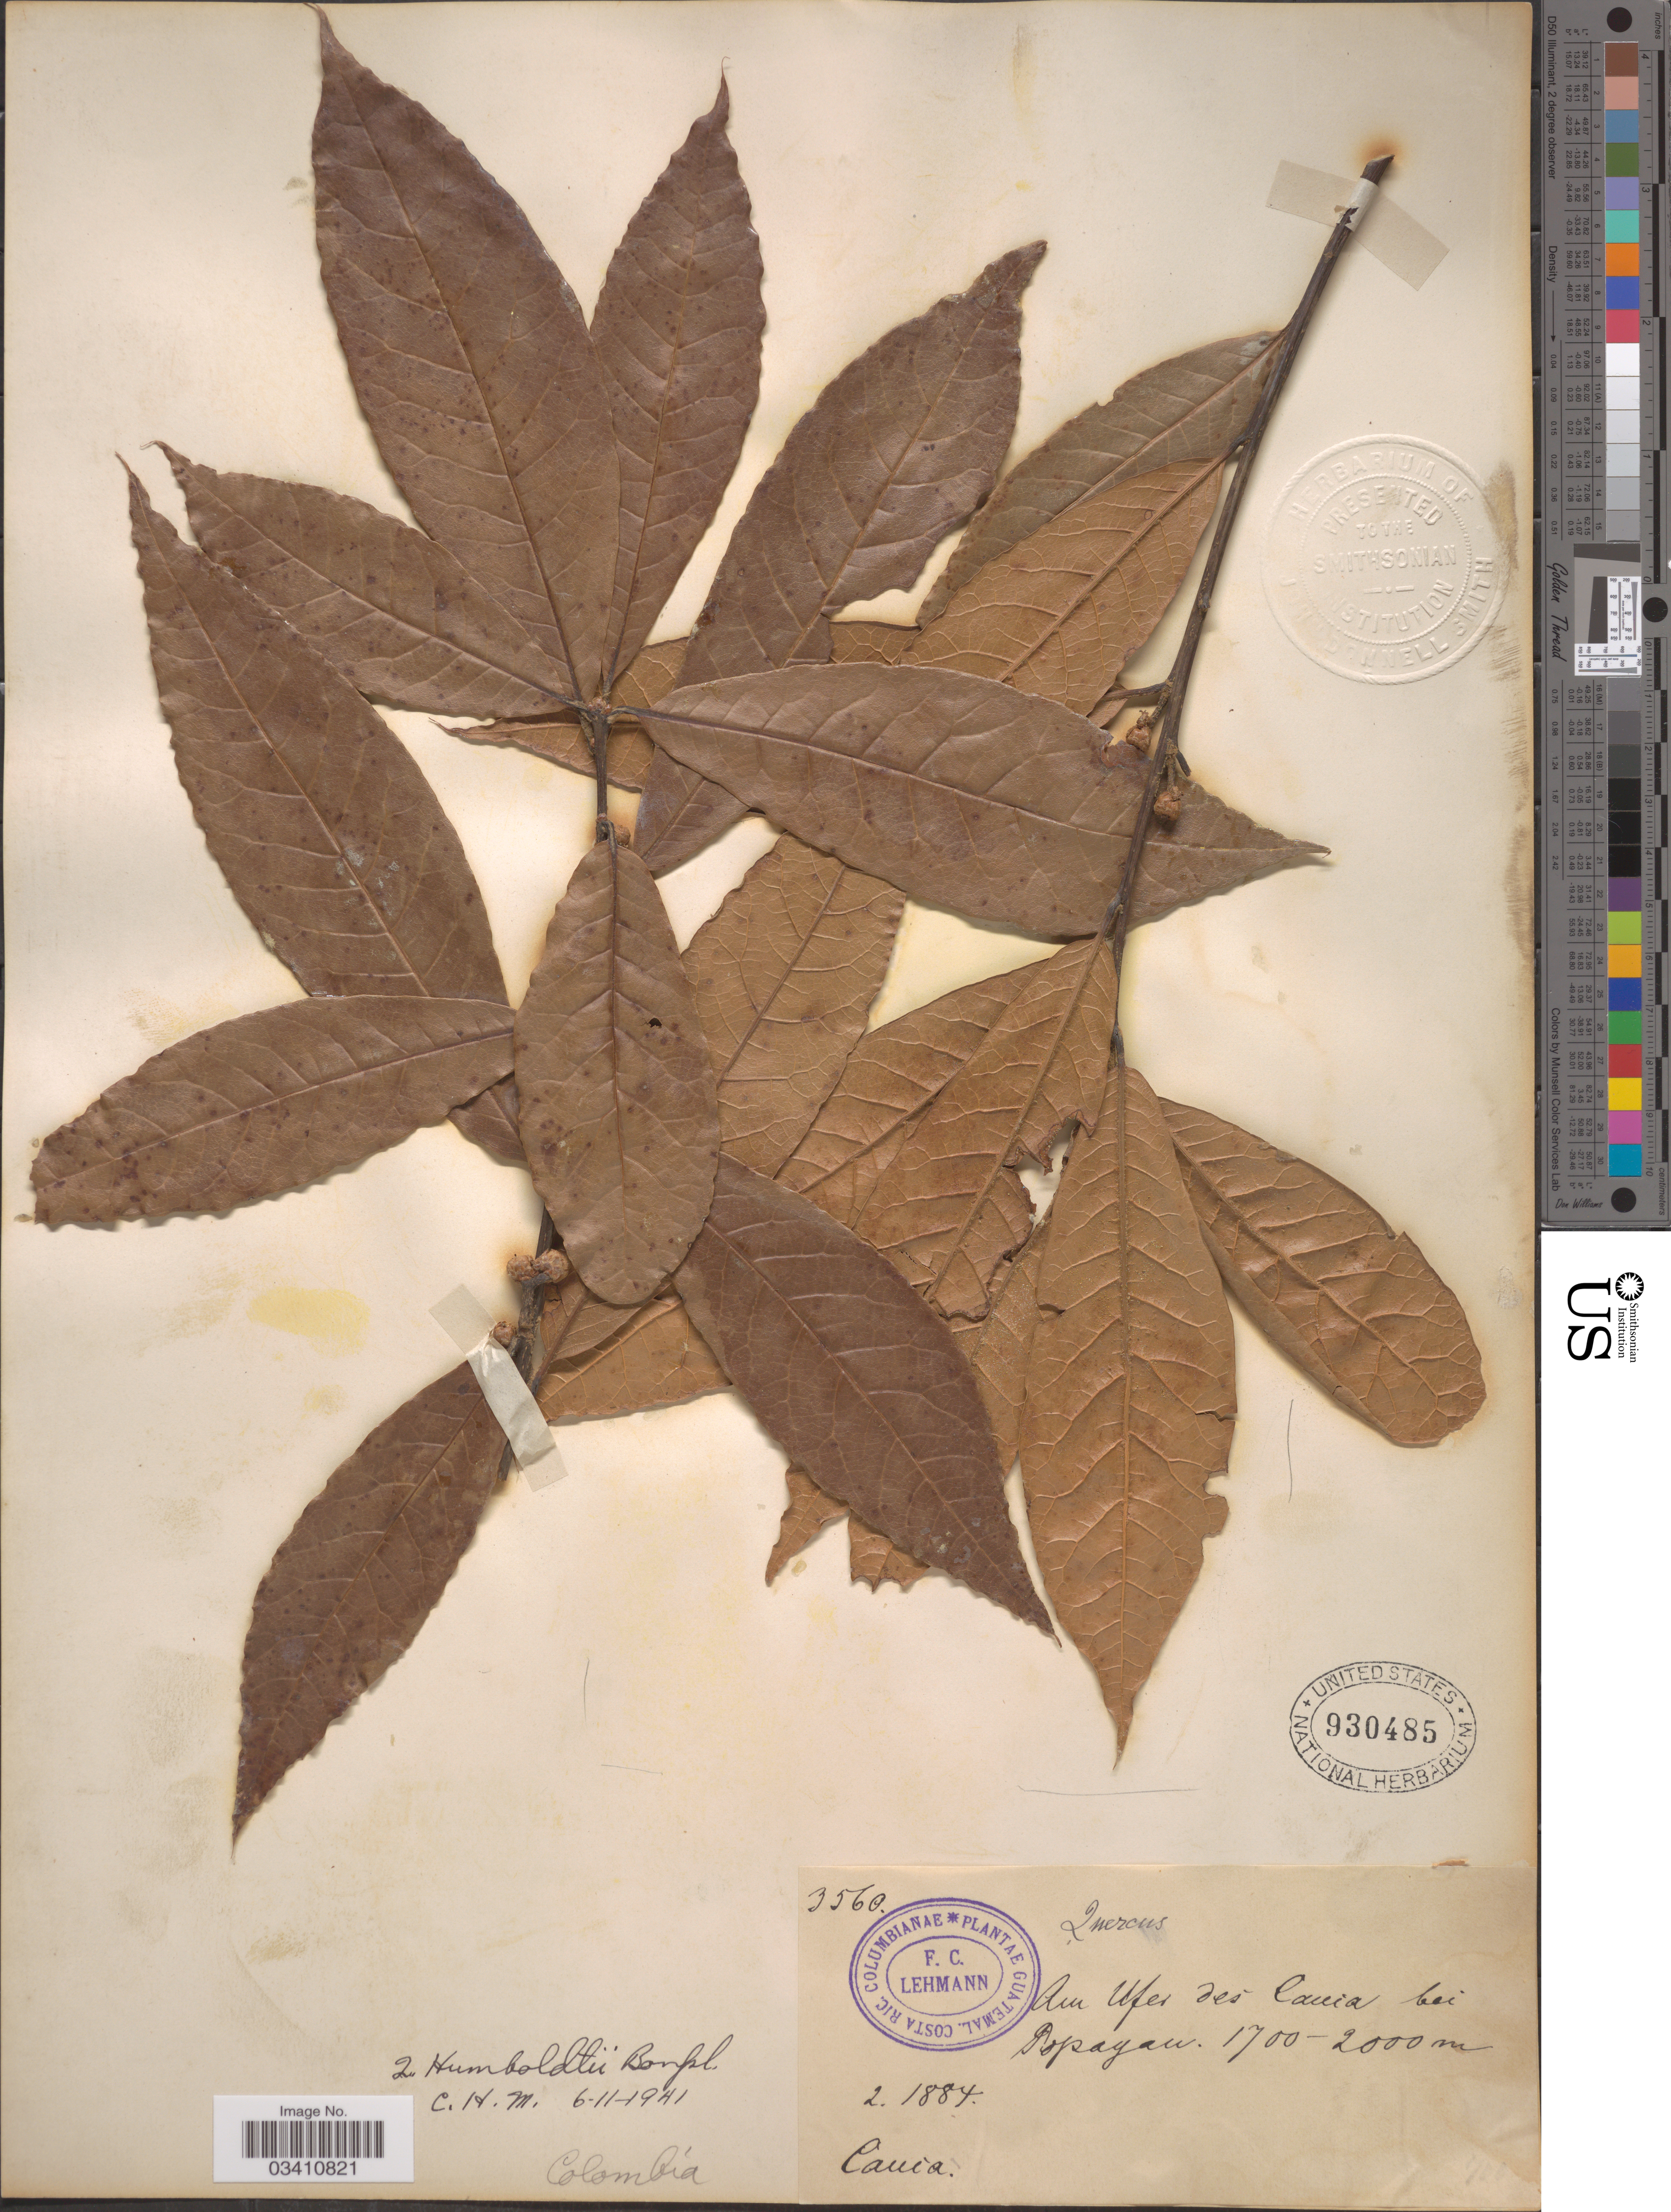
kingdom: Plantae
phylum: Tracheophyta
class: Magnoliopsida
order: Fagales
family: Fagaceae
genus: Quercus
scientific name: Quercus humboldtii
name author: Bonpl.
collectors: F. C. Lehmann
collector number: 3560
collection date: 1884-02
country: Colombia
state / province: Cauca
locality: Am Ufer des Cauca bei Popayan.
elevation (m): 1700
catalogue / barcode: US 930485